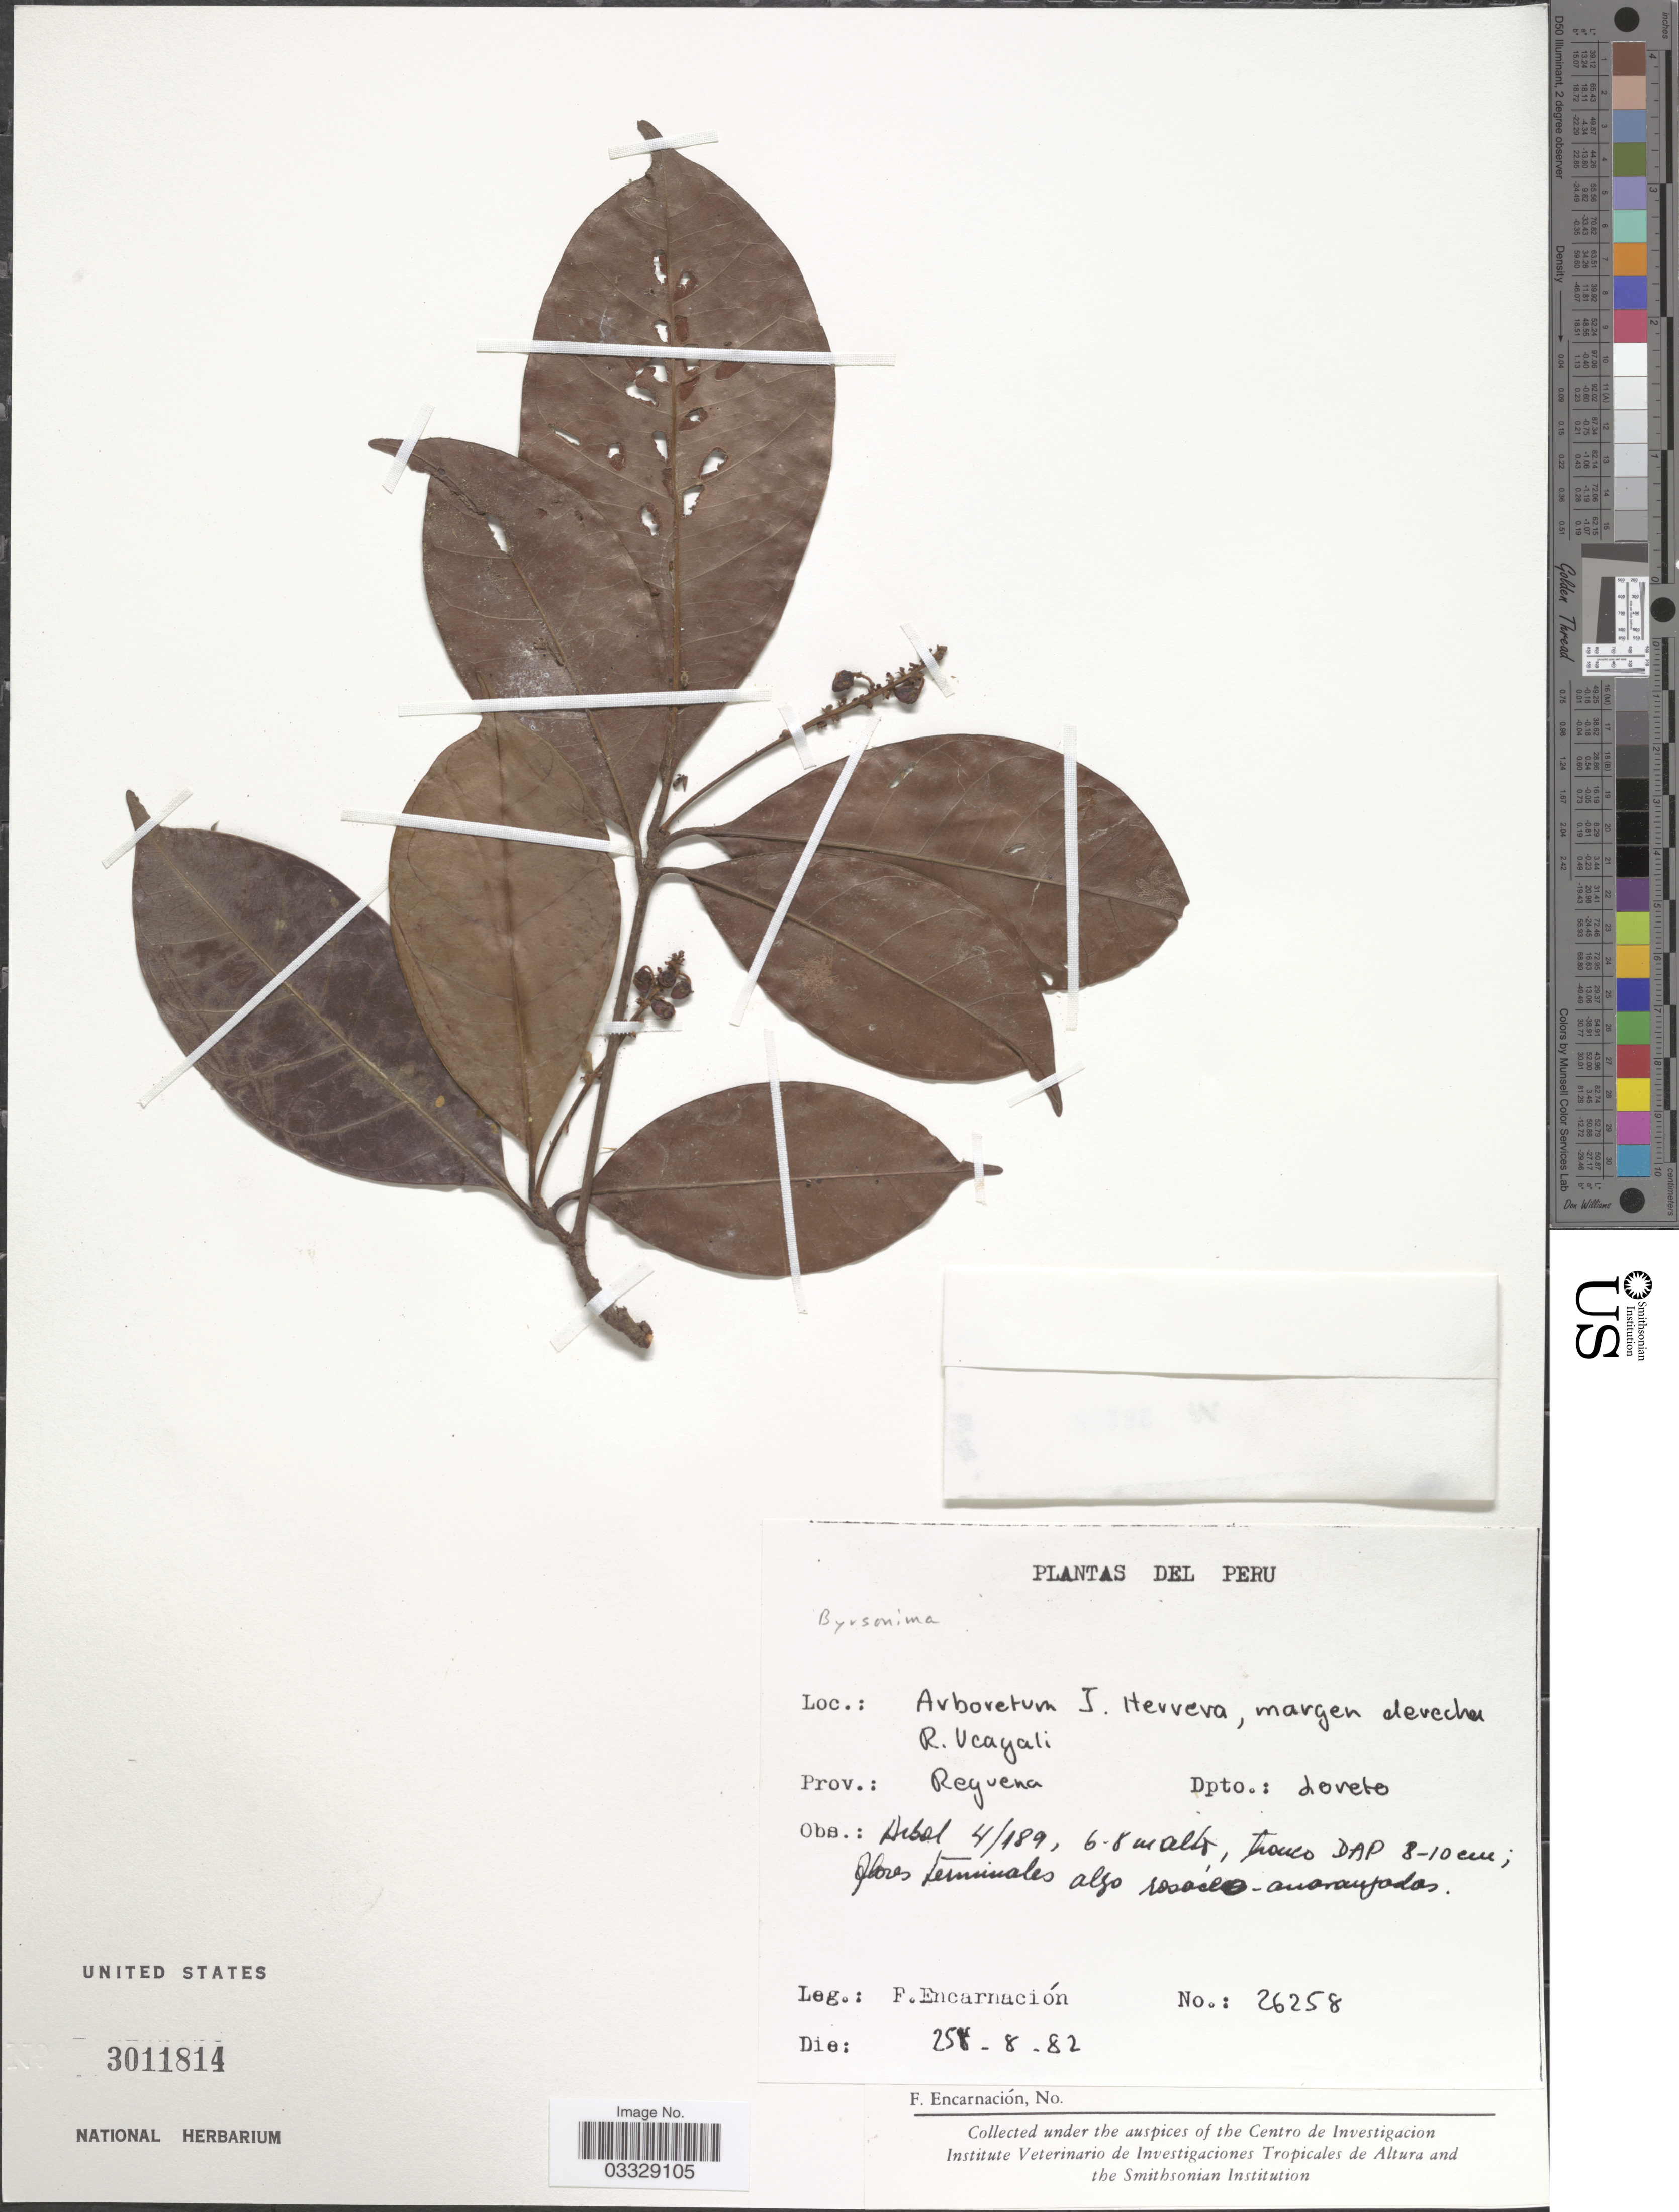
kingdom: Plantae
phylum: Tracheophyta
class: Magnoliopsida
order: Malpighiales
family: Malpighiaceae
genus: Byrsonima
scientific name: Byrsonima sp.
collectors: F. Encarnación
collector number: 26258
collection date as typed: Transcribed d/m/y: 25/8/82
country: Peru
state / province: Loreto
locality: Arboretum J. Herrera, margen derecha R. Ucayali. Prov.: Requena. Dpto.: Loreto.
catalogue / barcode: US 3011814